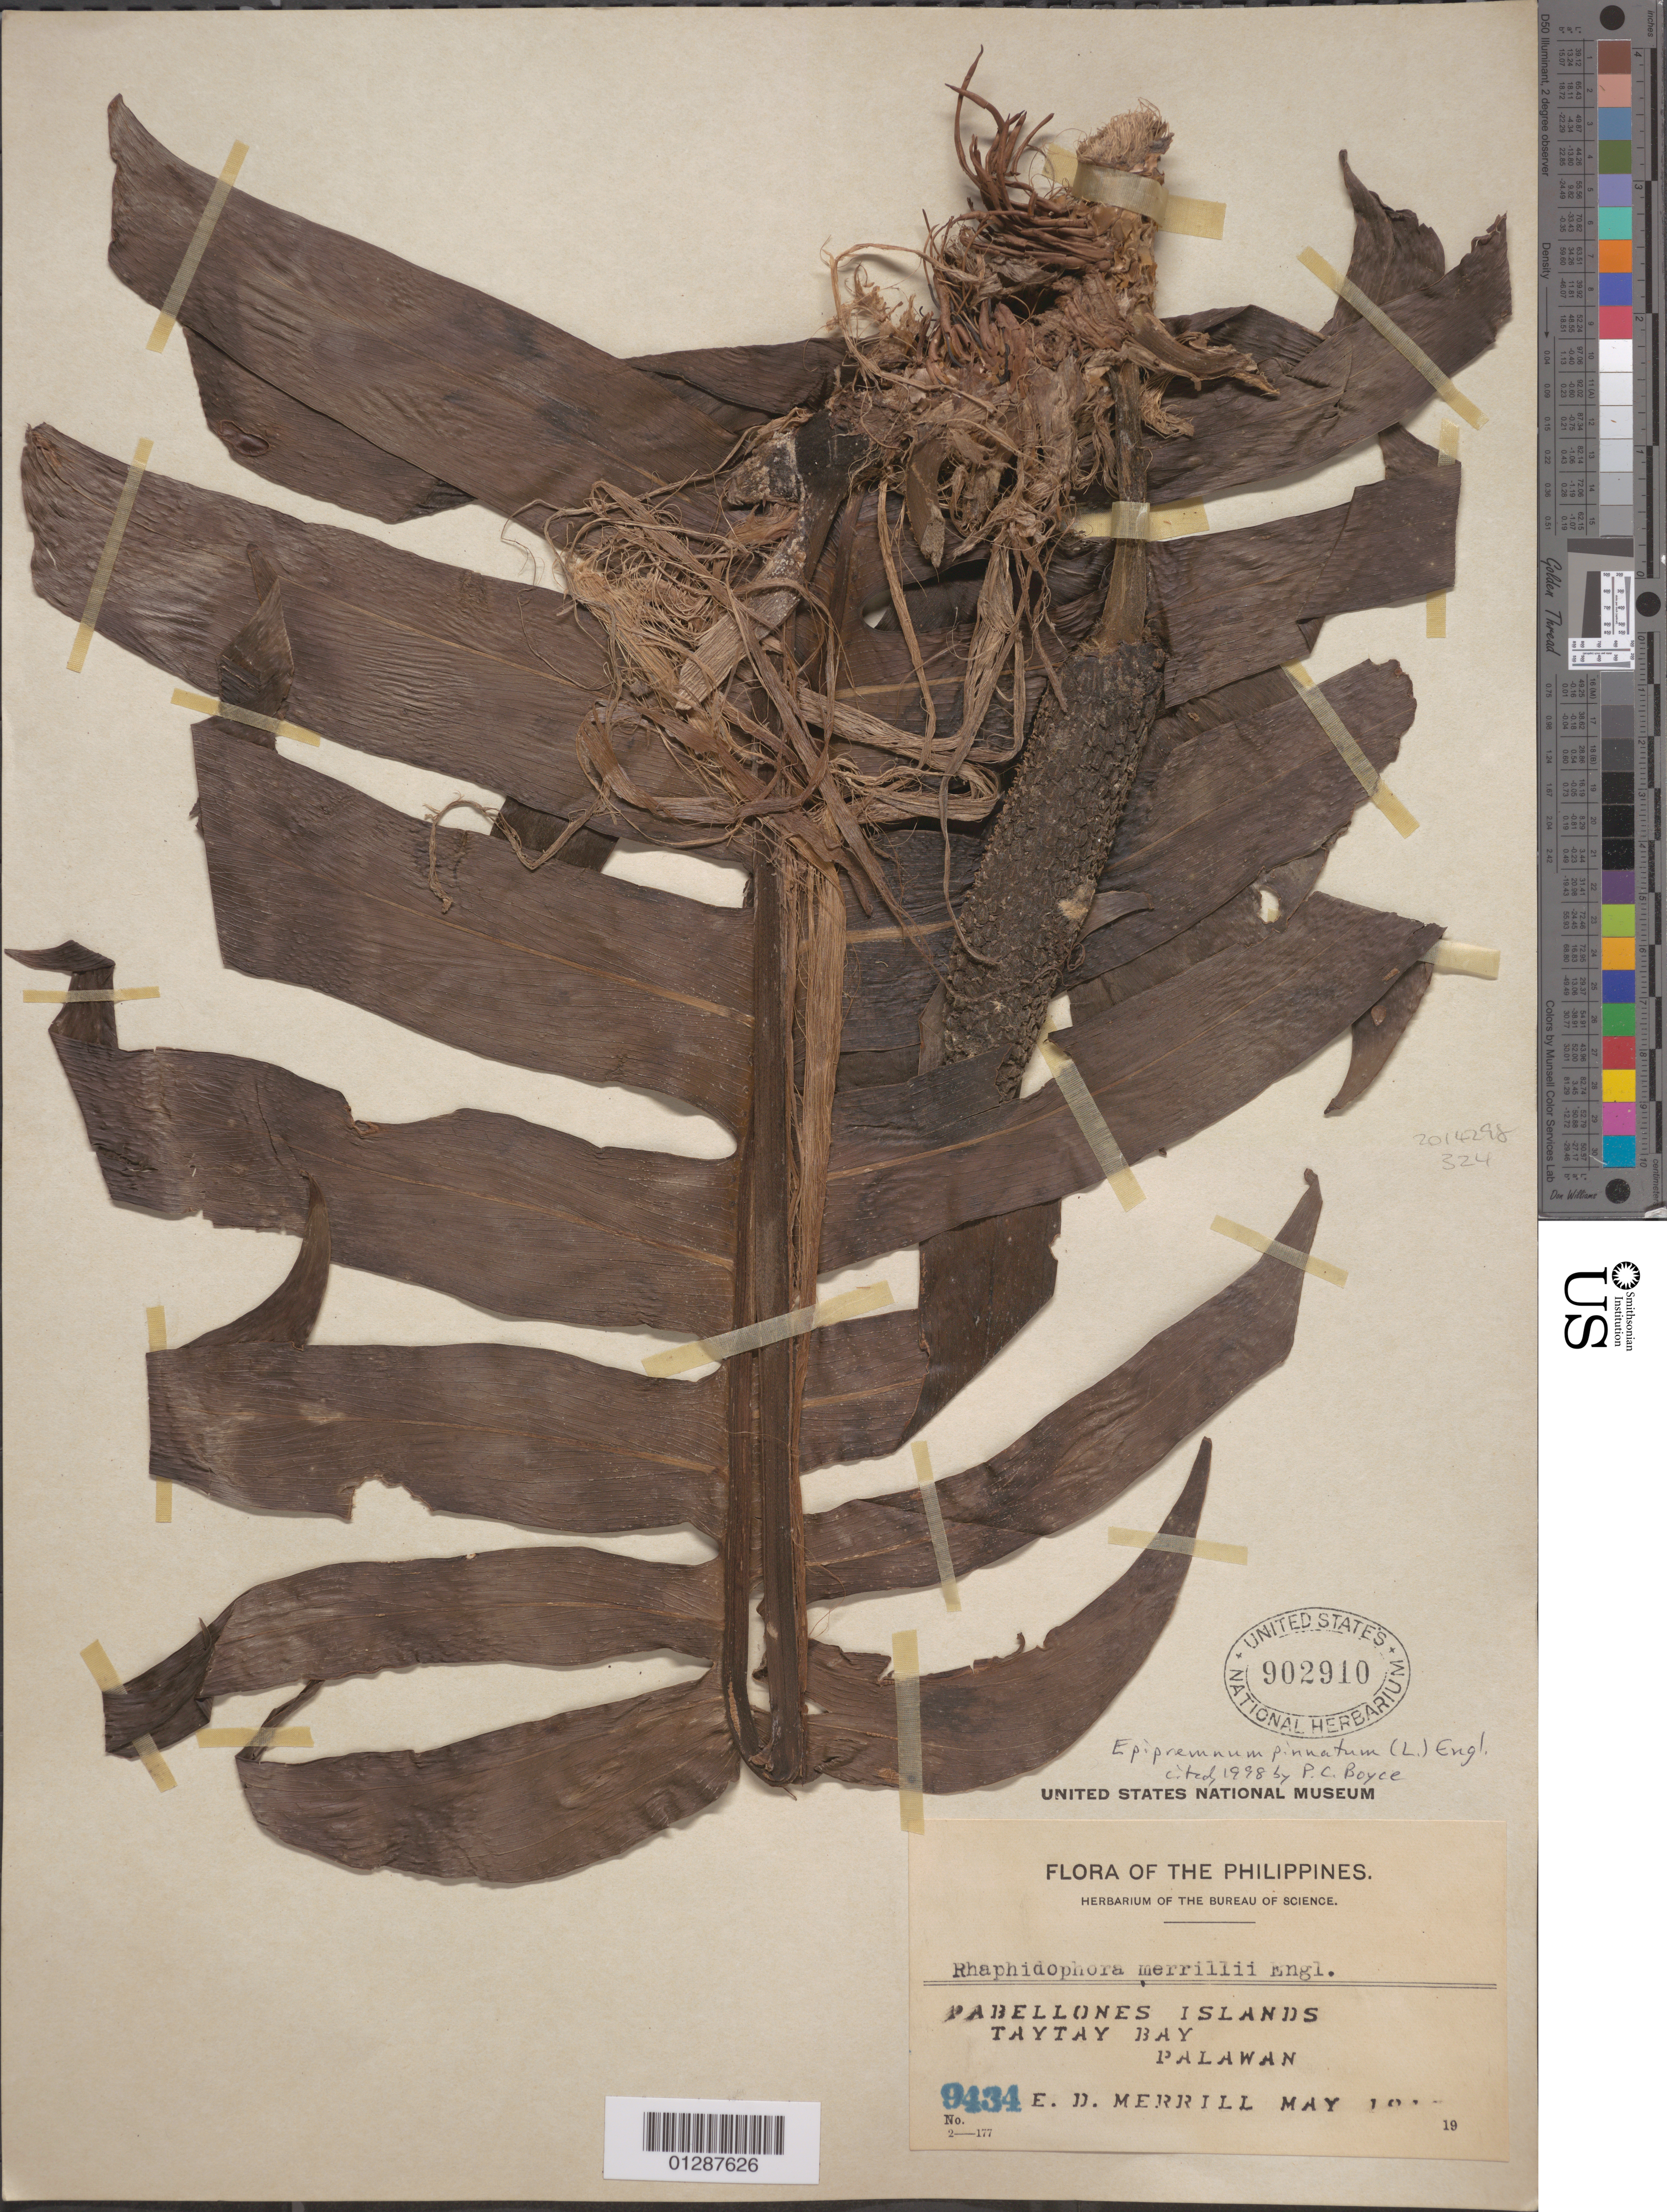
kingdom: Plantae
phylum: Tracheophyta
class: Liliopsida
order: Alismatales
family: Araceae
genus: Epipremnum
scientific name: Epipremnum pinnatum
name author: (L.) Engl.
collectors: E. D. Merrill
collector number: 9434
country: Philippines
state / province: Mimaropa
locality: Pabellones Islands. Taytay Bay, Palawan.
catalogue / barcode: US 902910